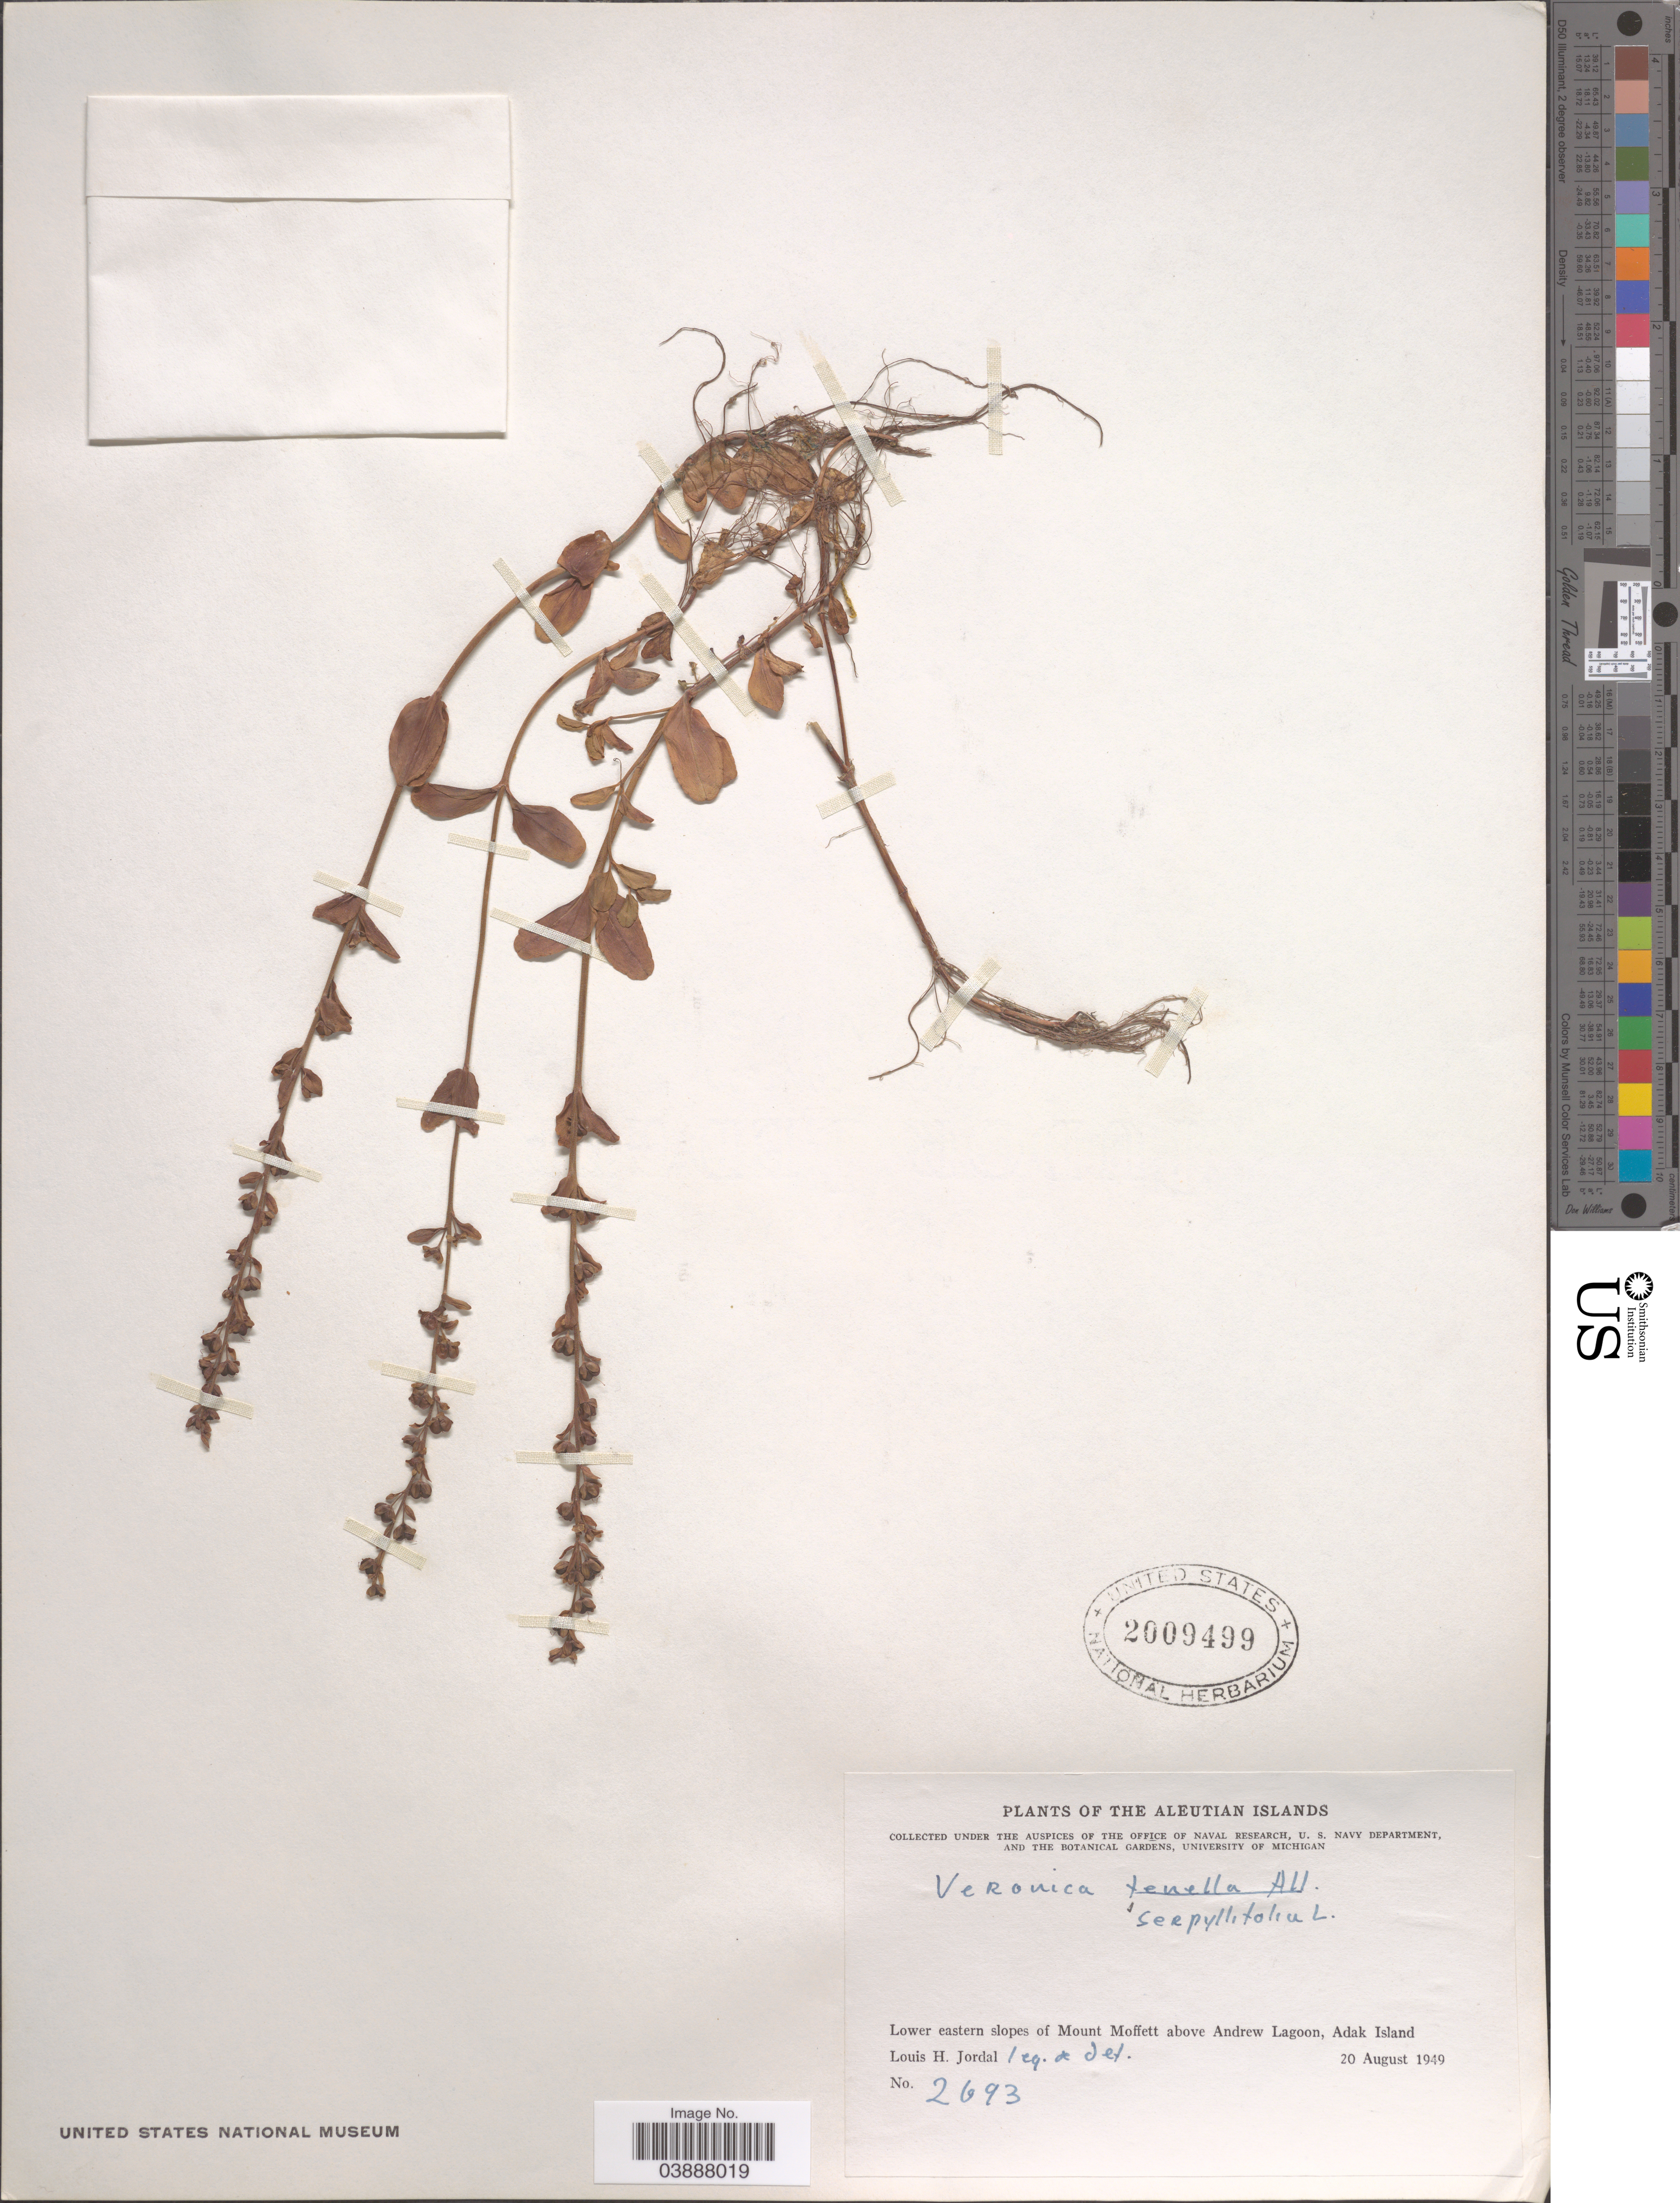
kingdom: Plantae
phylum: Tracheophyta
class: Magnoliopsida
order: Lamiales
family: Plantaginaceae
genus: Veronica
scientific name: Veronica serpyllifolia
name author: L.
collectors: L. Jordal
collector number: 2693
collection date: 1949-08-20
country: United States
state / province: Alaska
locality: Aleutian Islands. Lower eastern slopes of Mount Moffett above Andrew Lagoon, Adak Island.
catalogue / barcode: US 2009499